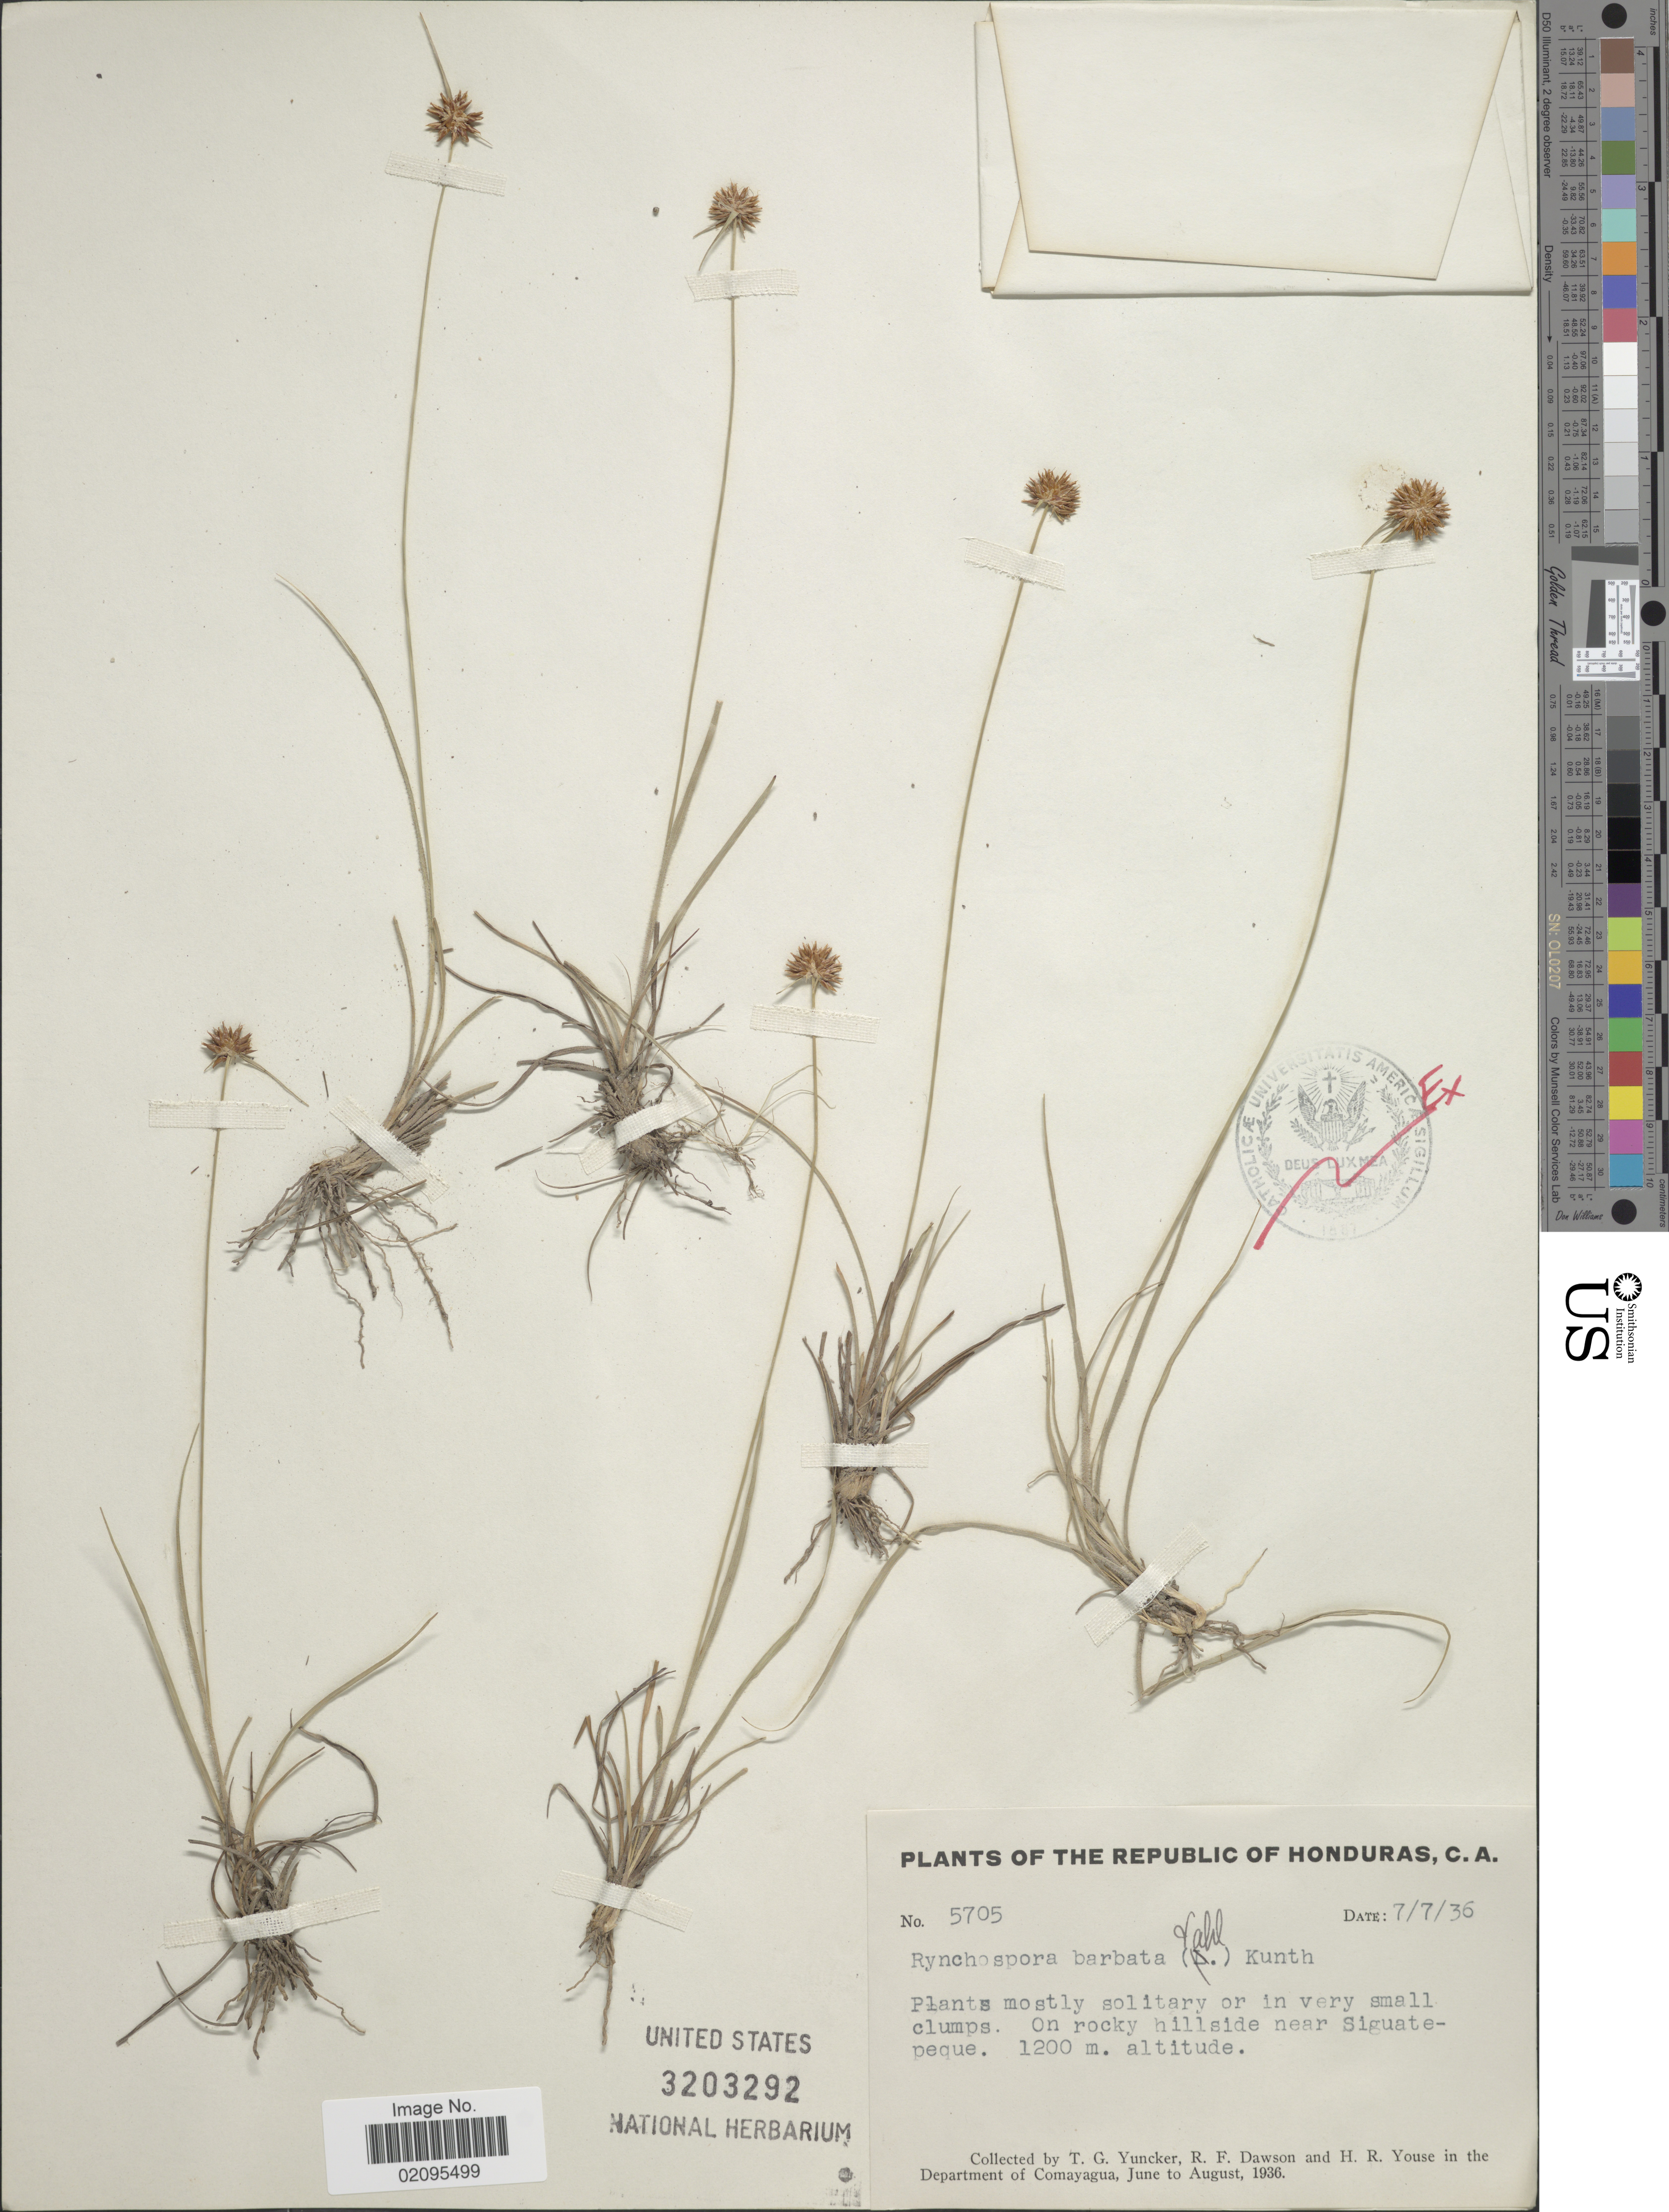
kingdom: Plantae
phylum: Tracheophyta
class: Liliopsida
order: Poales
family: Cyperaceae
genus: Rhynchospora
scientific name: Rhynchospora barbata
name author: (Vahl) Kunth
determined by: Alves, K.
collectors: T. G. Yuncker, R. F. Dawson & H. Youse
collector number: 5705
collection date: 1936-07-07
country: Honduras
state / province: Comayagua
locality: On rocky hillside near Sigautepeque.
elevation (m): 1200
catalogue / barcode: US 3203292